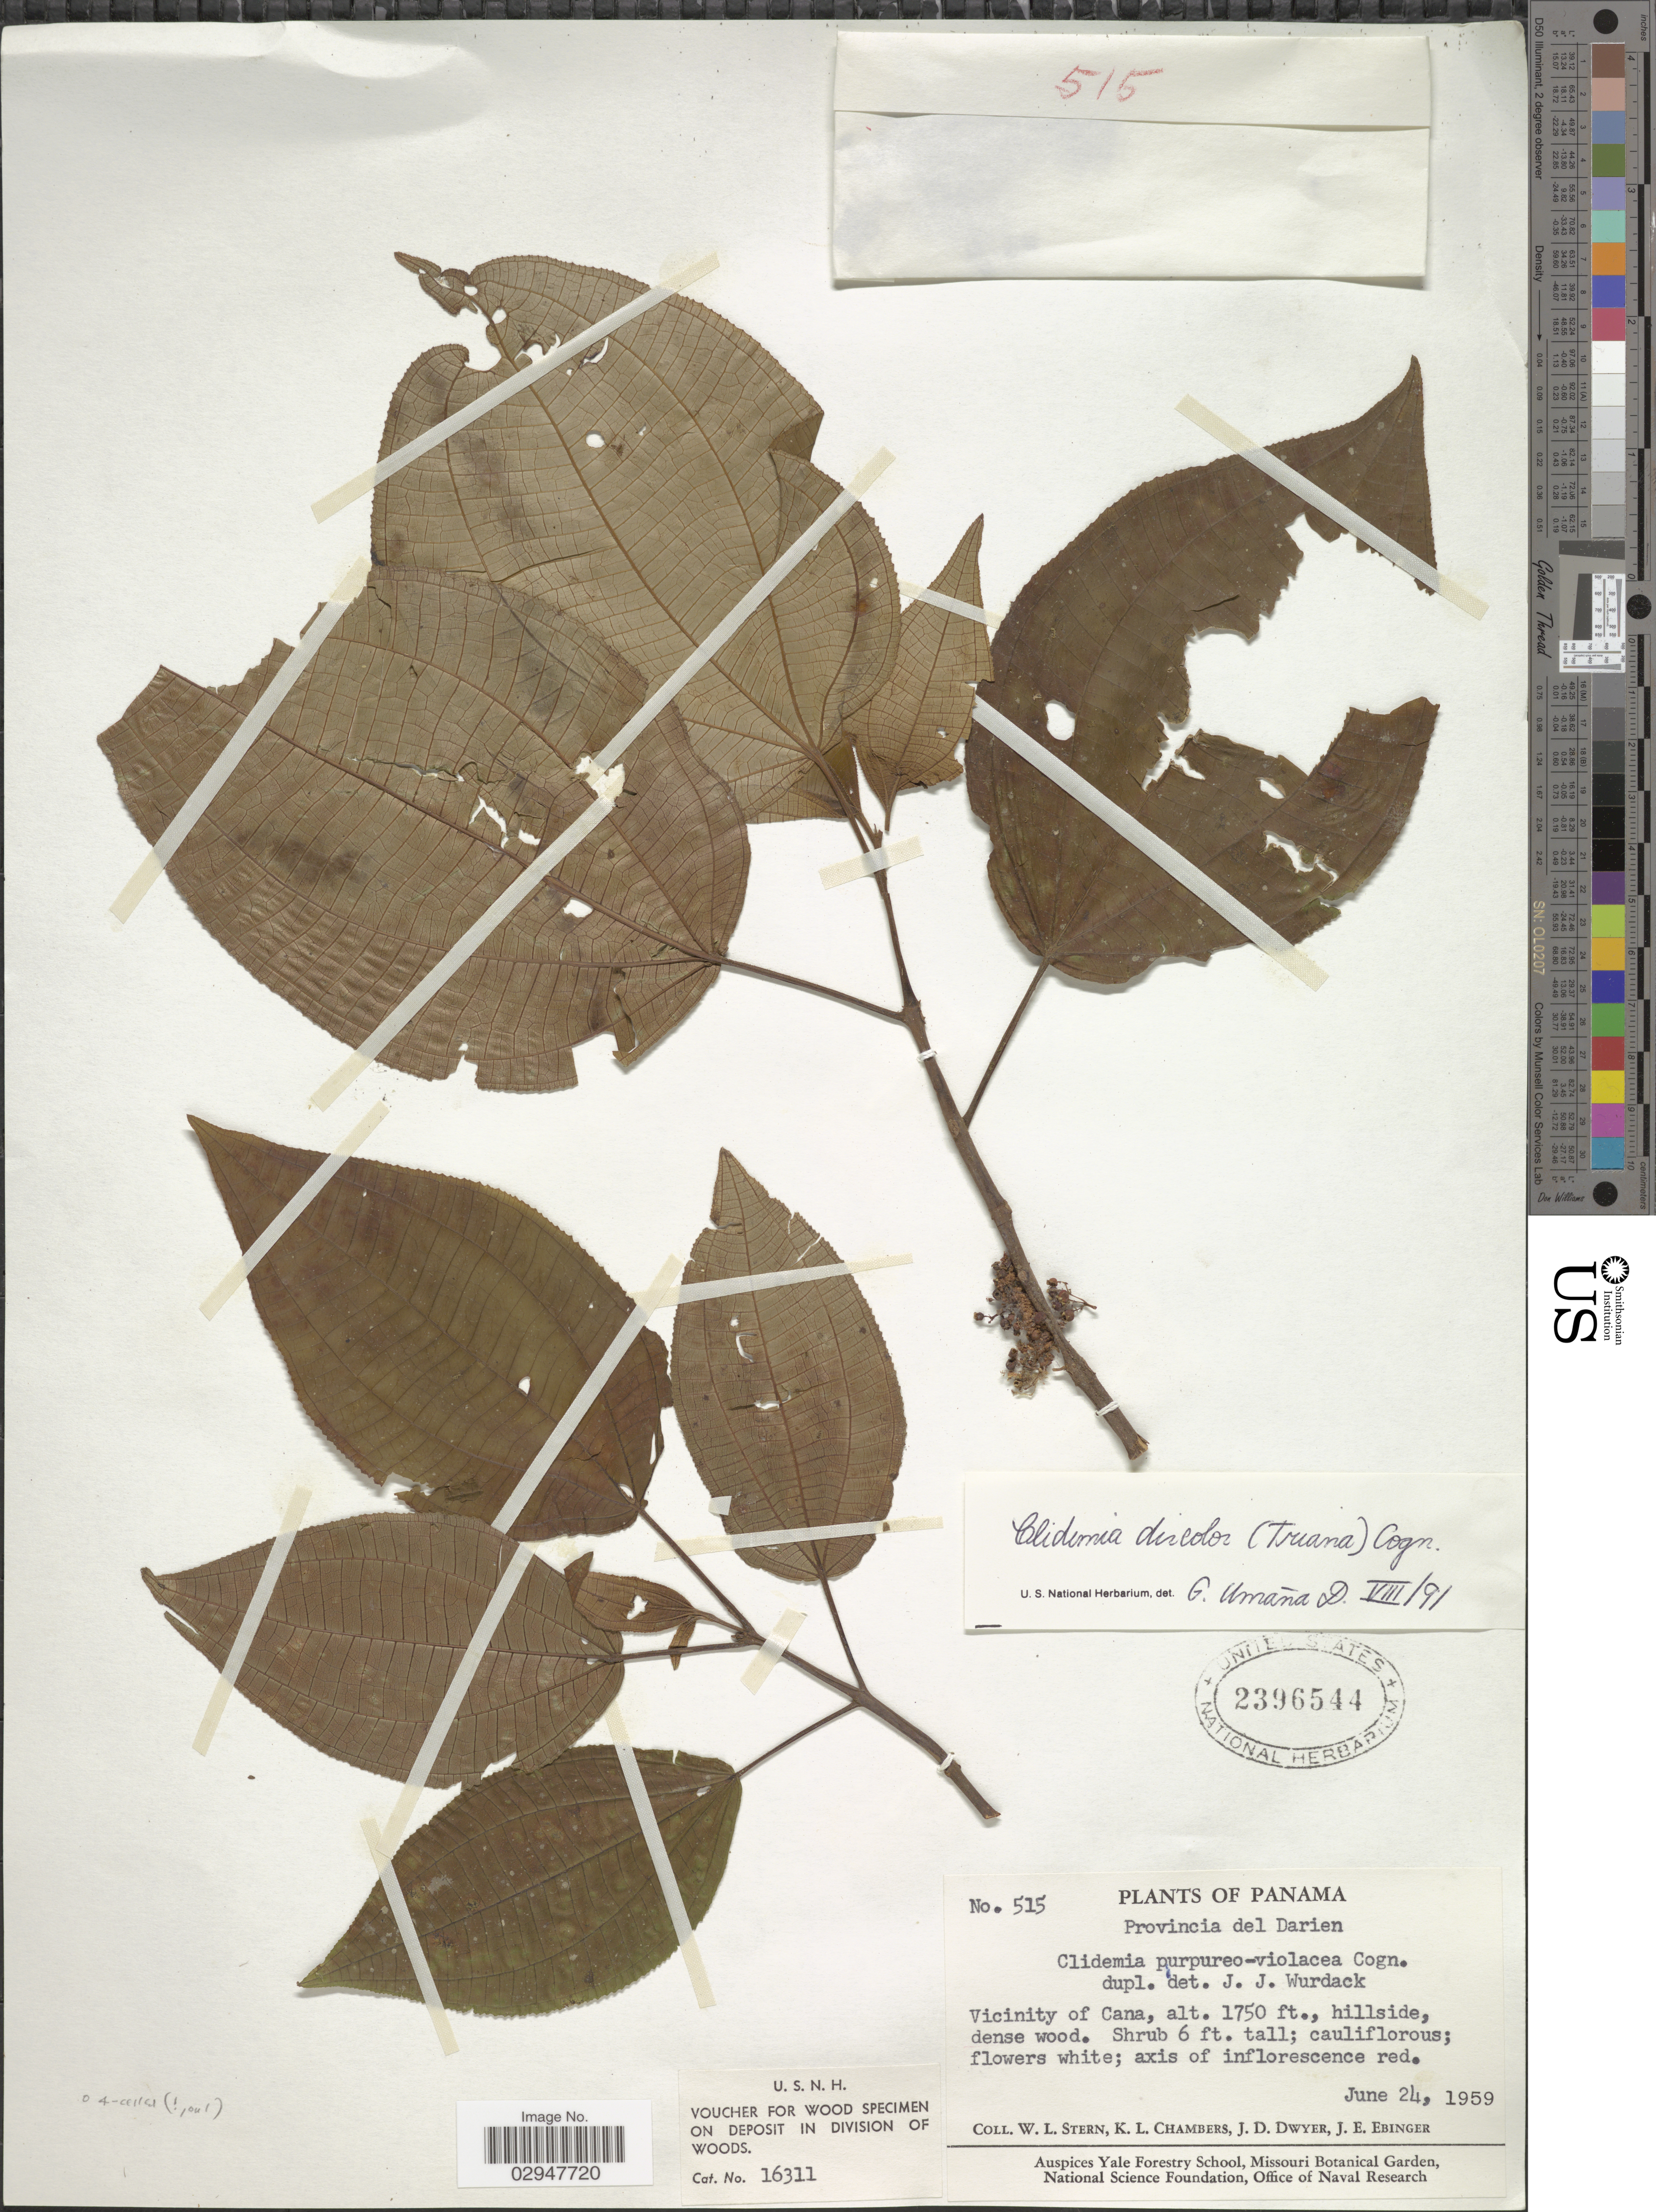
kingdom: Plantae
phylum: Tracheophyta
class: Magnoliopsida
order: Myrtales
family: Melastomataceae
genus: Clidemia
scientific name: Clidemia discolor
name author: (Triana) Cogn.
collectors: W. L. Stern, K. Chambers, J. D. Dwyer & J. Ebinger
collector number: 515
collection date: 1959-06-24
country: Panama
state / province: Darién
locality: Vicinity of Cana.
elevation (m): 533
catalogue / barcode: US 2396544